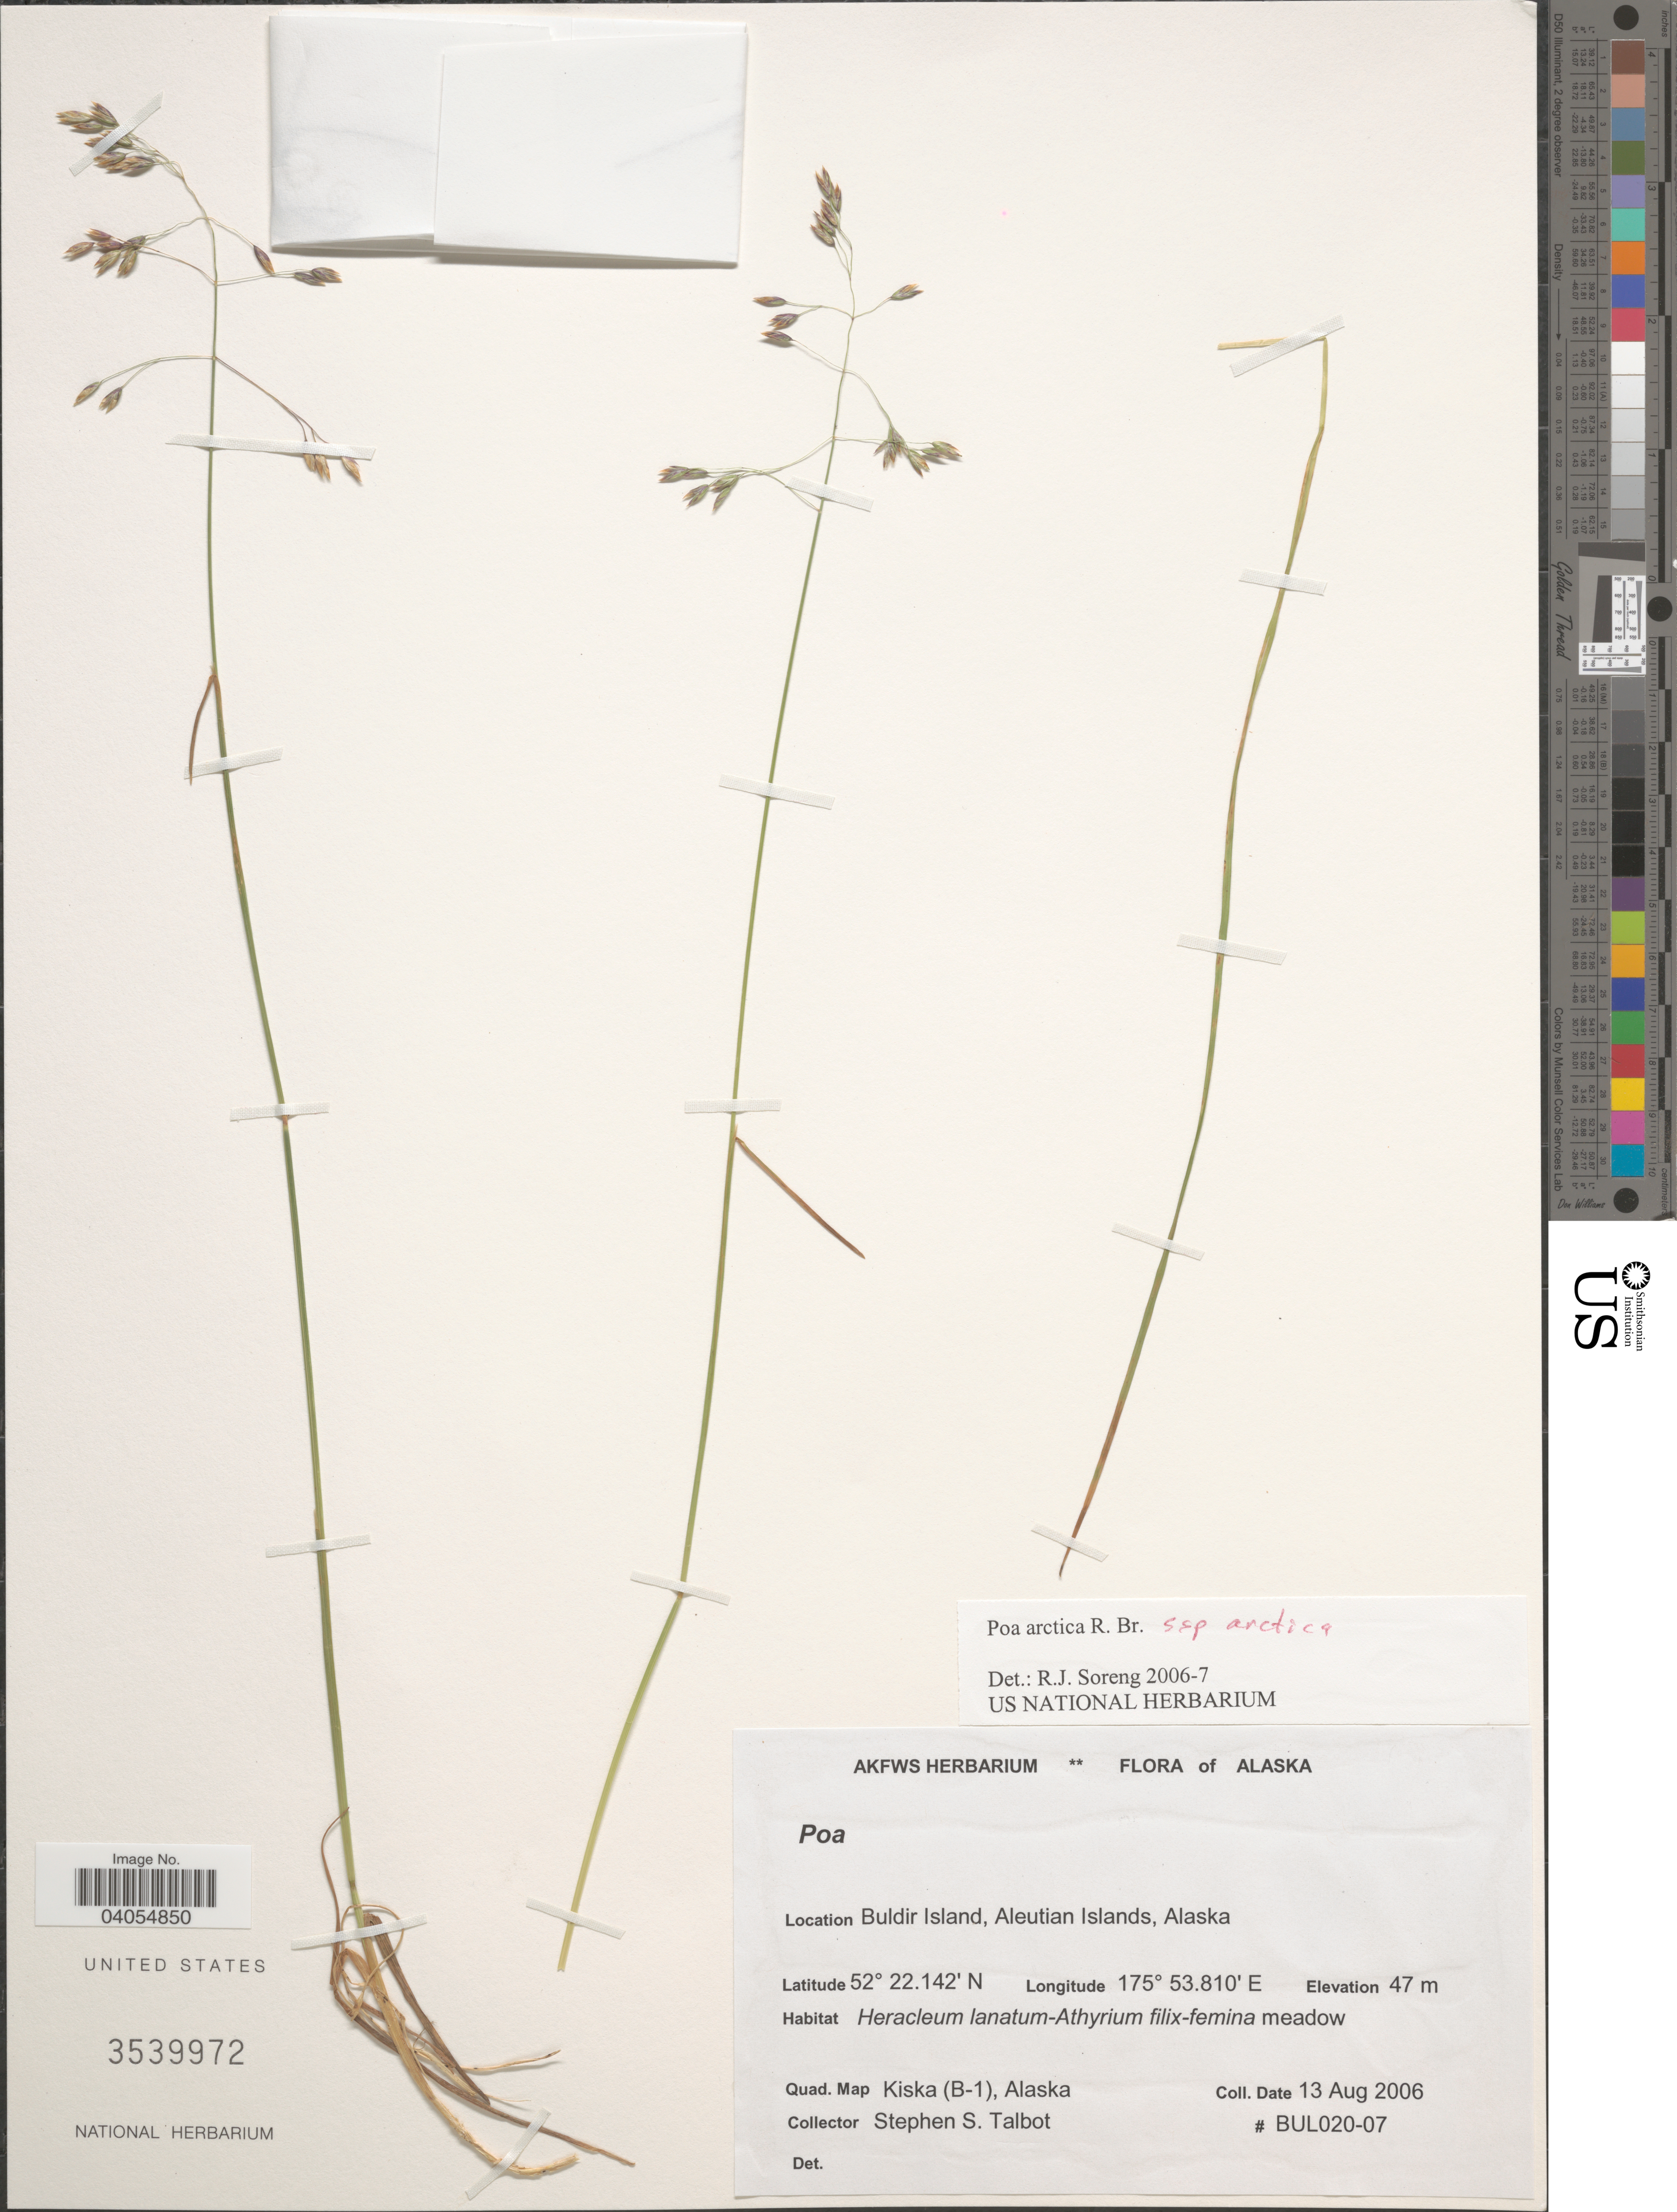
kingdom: Plantae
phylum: Tracheophyta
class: Liliopsida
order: Poales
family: Poaceae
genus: Poa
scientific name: Poa arctica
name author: R. Br.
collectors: S. S. Talbot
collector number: BUL020-07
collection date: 2006-08-13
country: United States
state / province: Alaska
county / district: Aleutian Islands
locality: Buldir Island, Quad. Map Kiska (B-1).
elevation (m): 47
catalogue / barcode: US 3539972